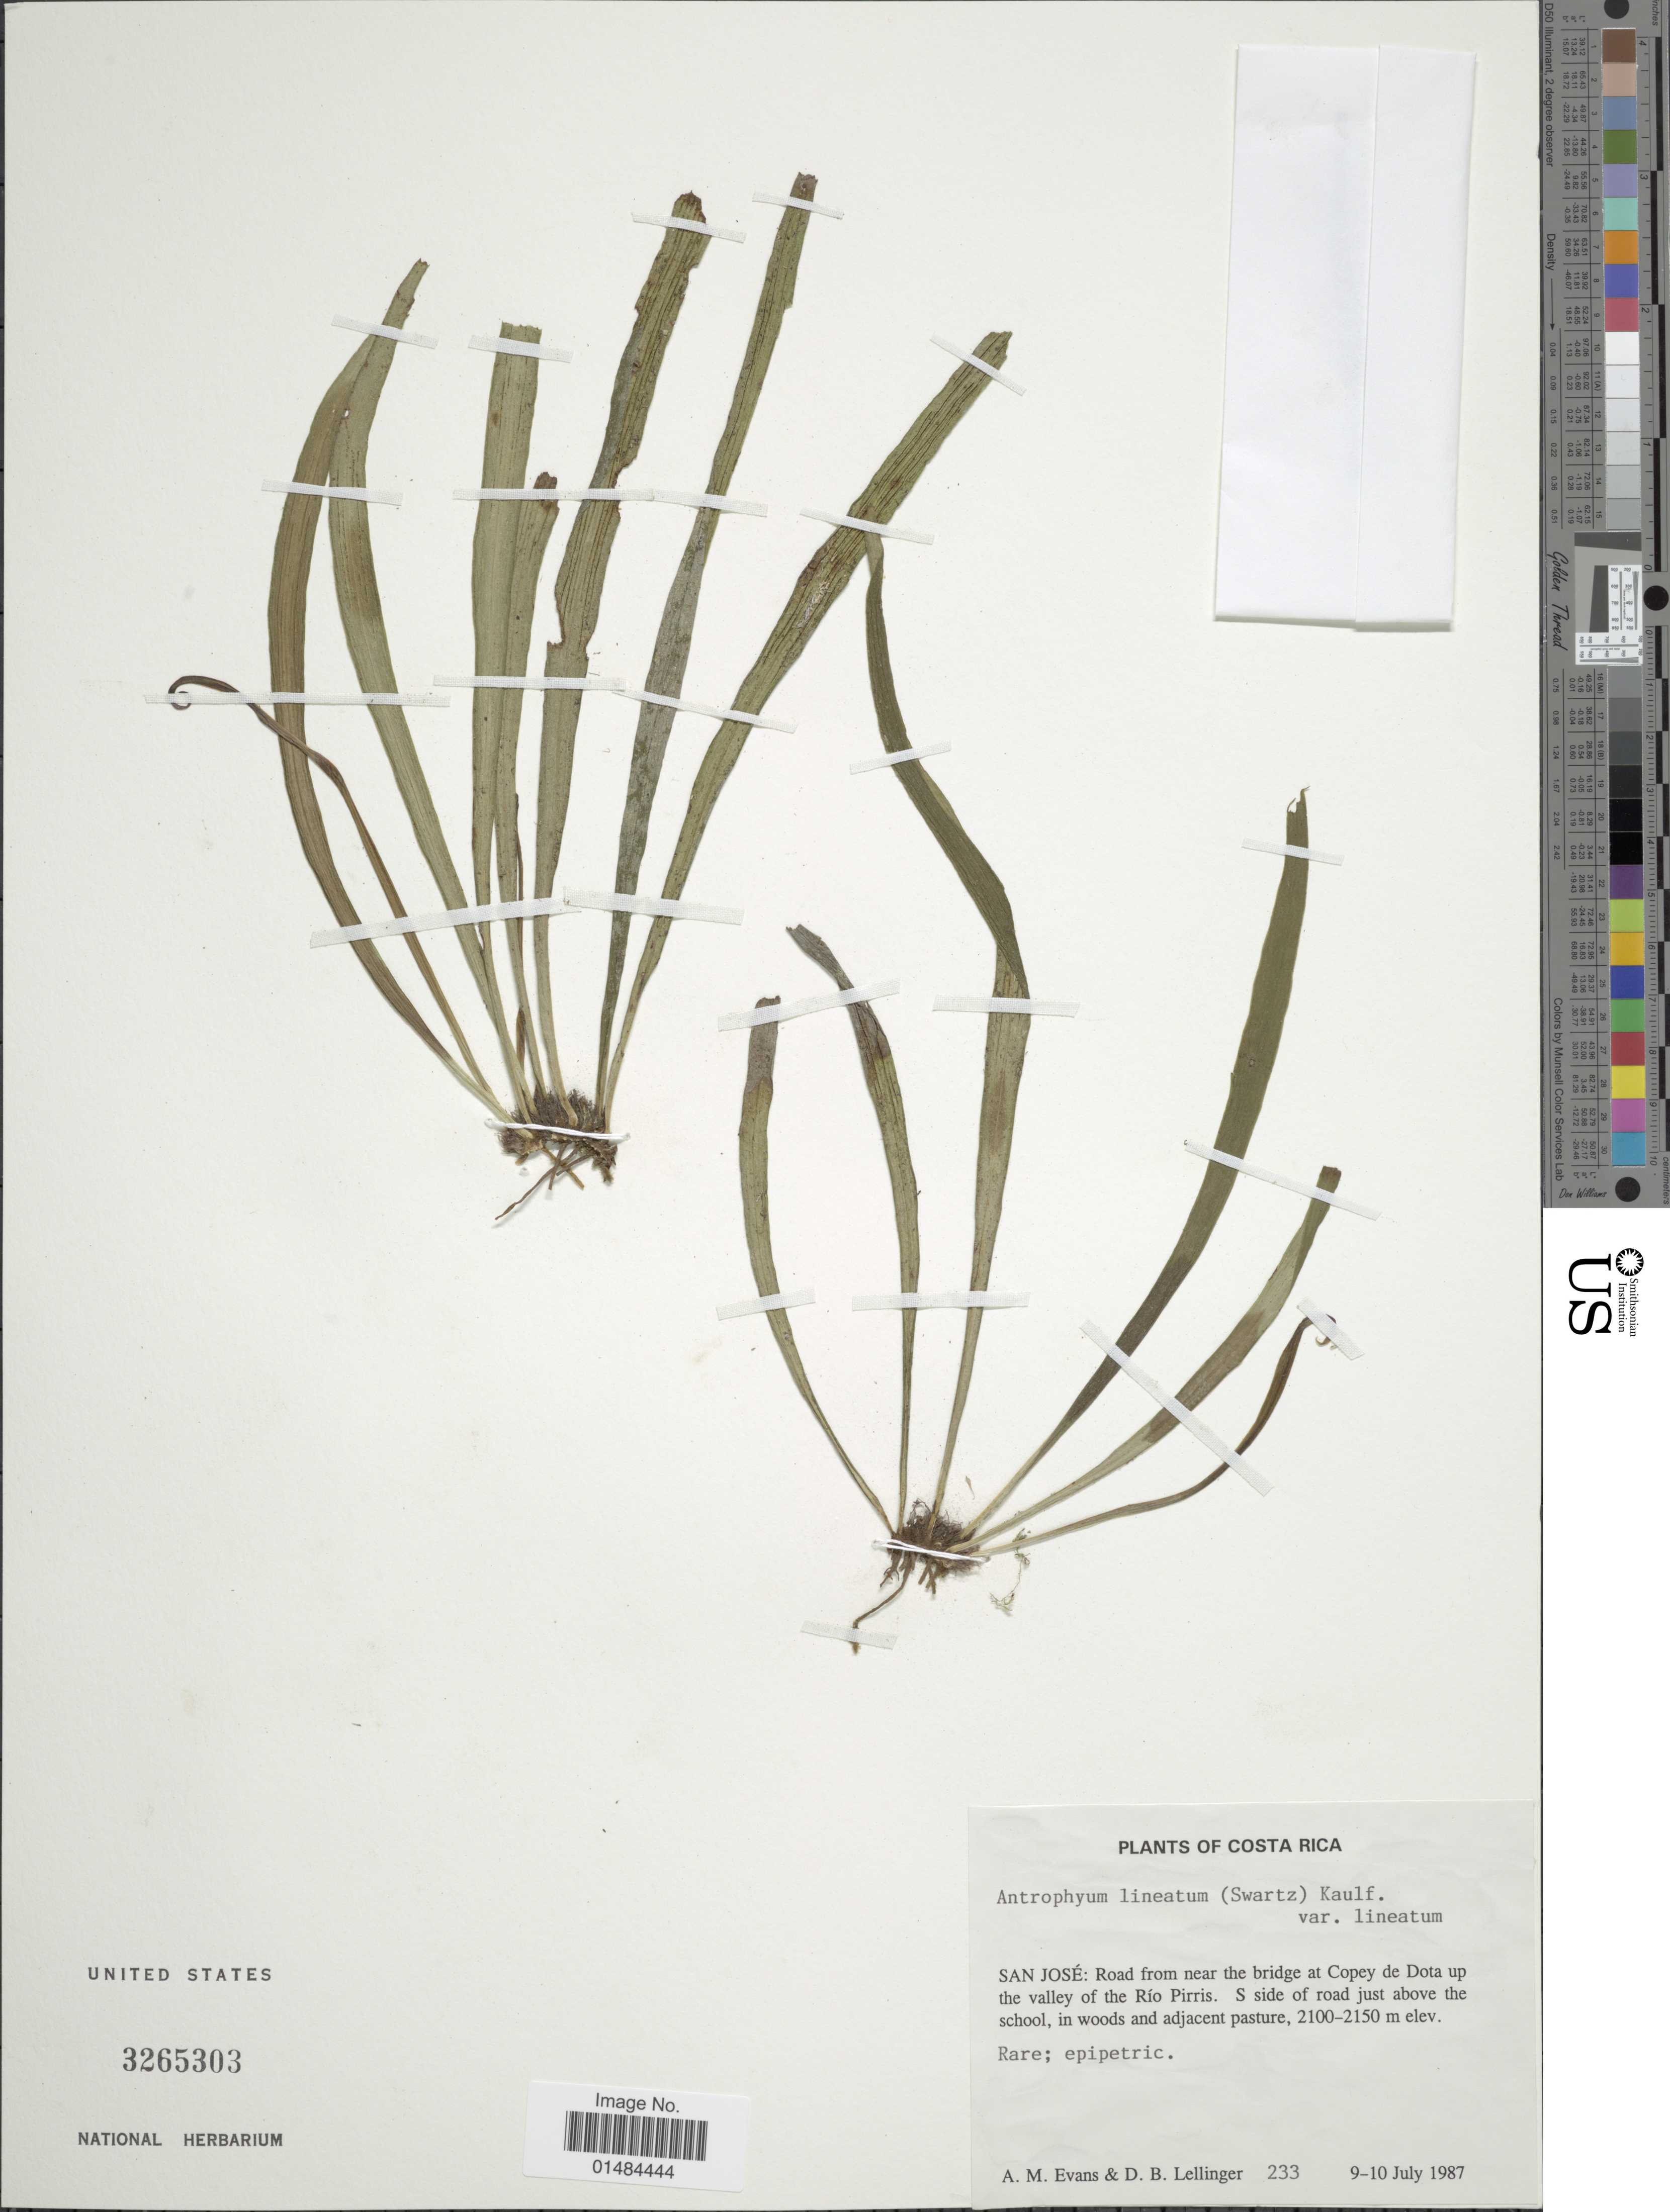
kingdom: Plantae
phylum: Tracheophyta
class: Polypodiopsida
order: Polypodiales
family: Pteridaceae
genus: Polytaenium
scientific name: Polytaenium lineatum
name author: (Sw.) J. Sm.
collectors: A. M. Evans & D. B. Lellinger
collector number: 233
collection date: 1987-07-09/1987-07-10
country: Costa Rica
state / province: San José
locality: Costa Rica, road from near the bridge at Copey de Dota up the valley of the Rio Pirris. S. side of road just above the school.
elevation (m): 2100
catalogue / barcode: US 3265303